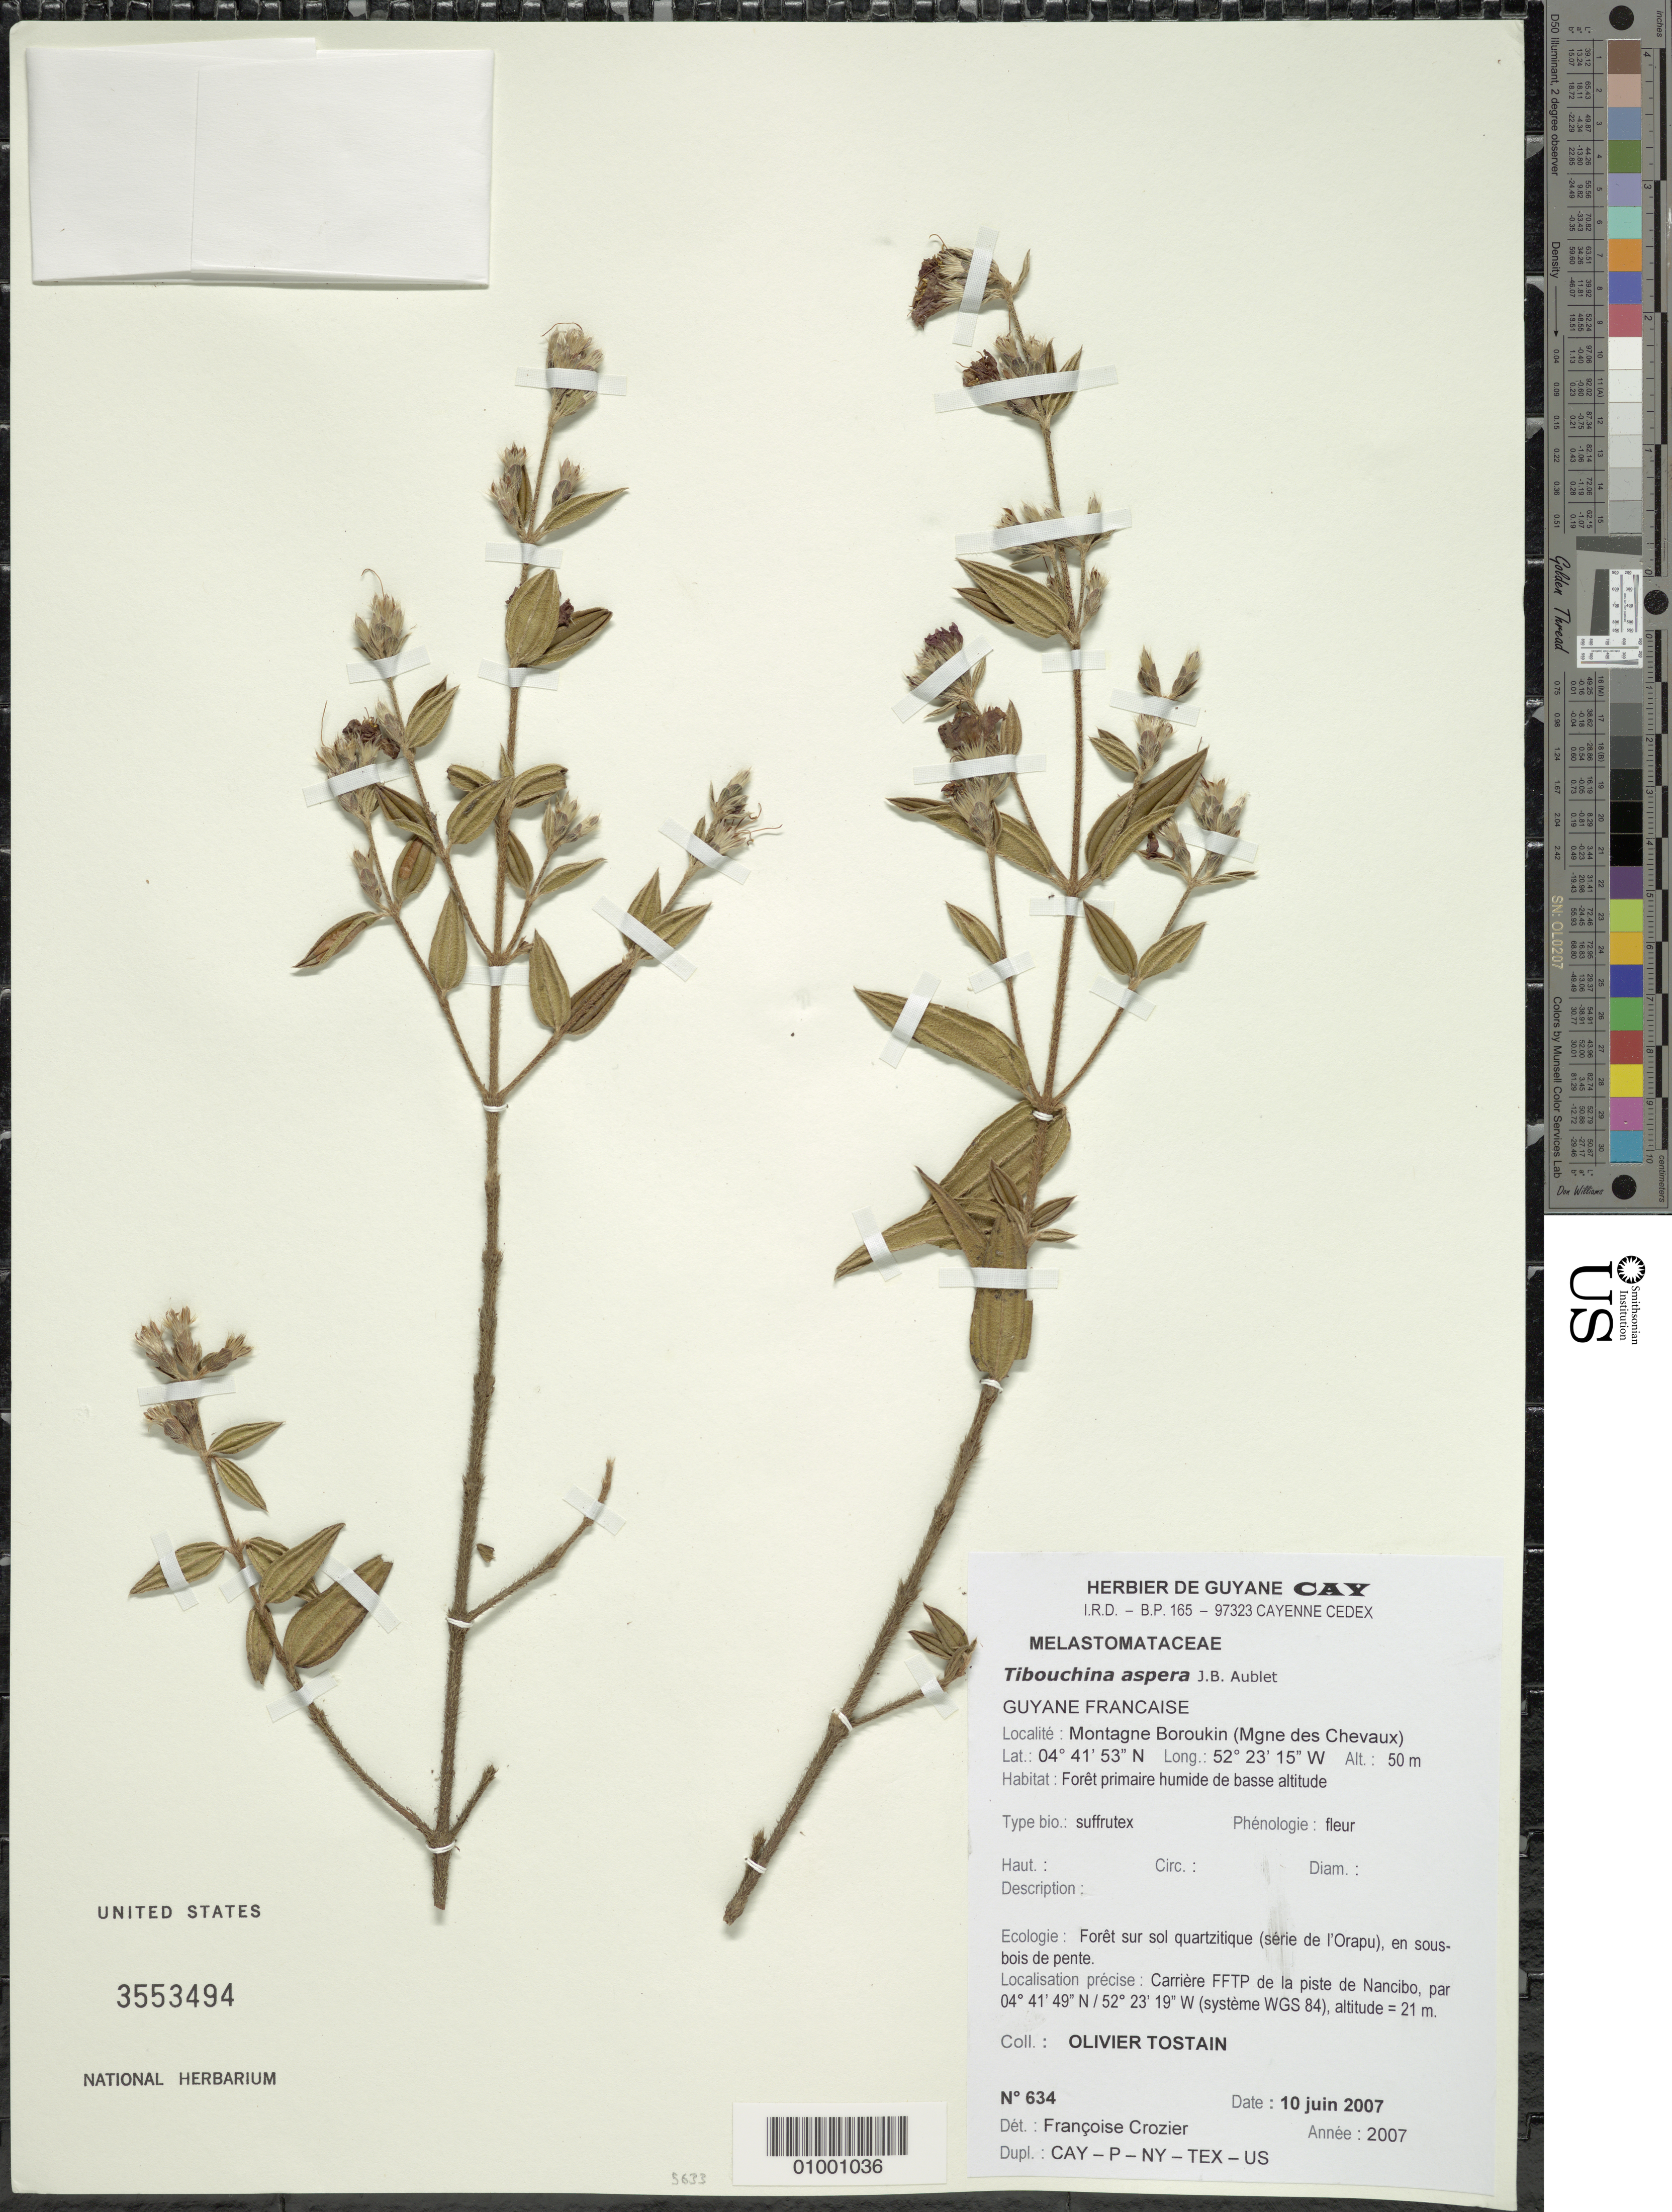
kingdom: Plantae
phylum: Tracheophyta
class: Magnoliopsida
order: Myrtales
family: Melastomataceae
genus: Tibouchina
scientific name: Tibouchina aspera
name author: Aubl.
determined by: Crozier, F.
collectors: O. Tostain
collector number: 634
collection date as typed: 10-Jun-07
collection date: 2007-06-10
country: French Guiana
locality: Montagne Boroukin (Mgne des Chevaux), Carriere FFTP de la piste de Nancibo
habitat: Foret primaire humide de basse altitude. Foret sur sol quartzitique (serie de l'Orapu), en sous-bois de pente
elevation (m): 50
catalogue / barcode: US 3553494